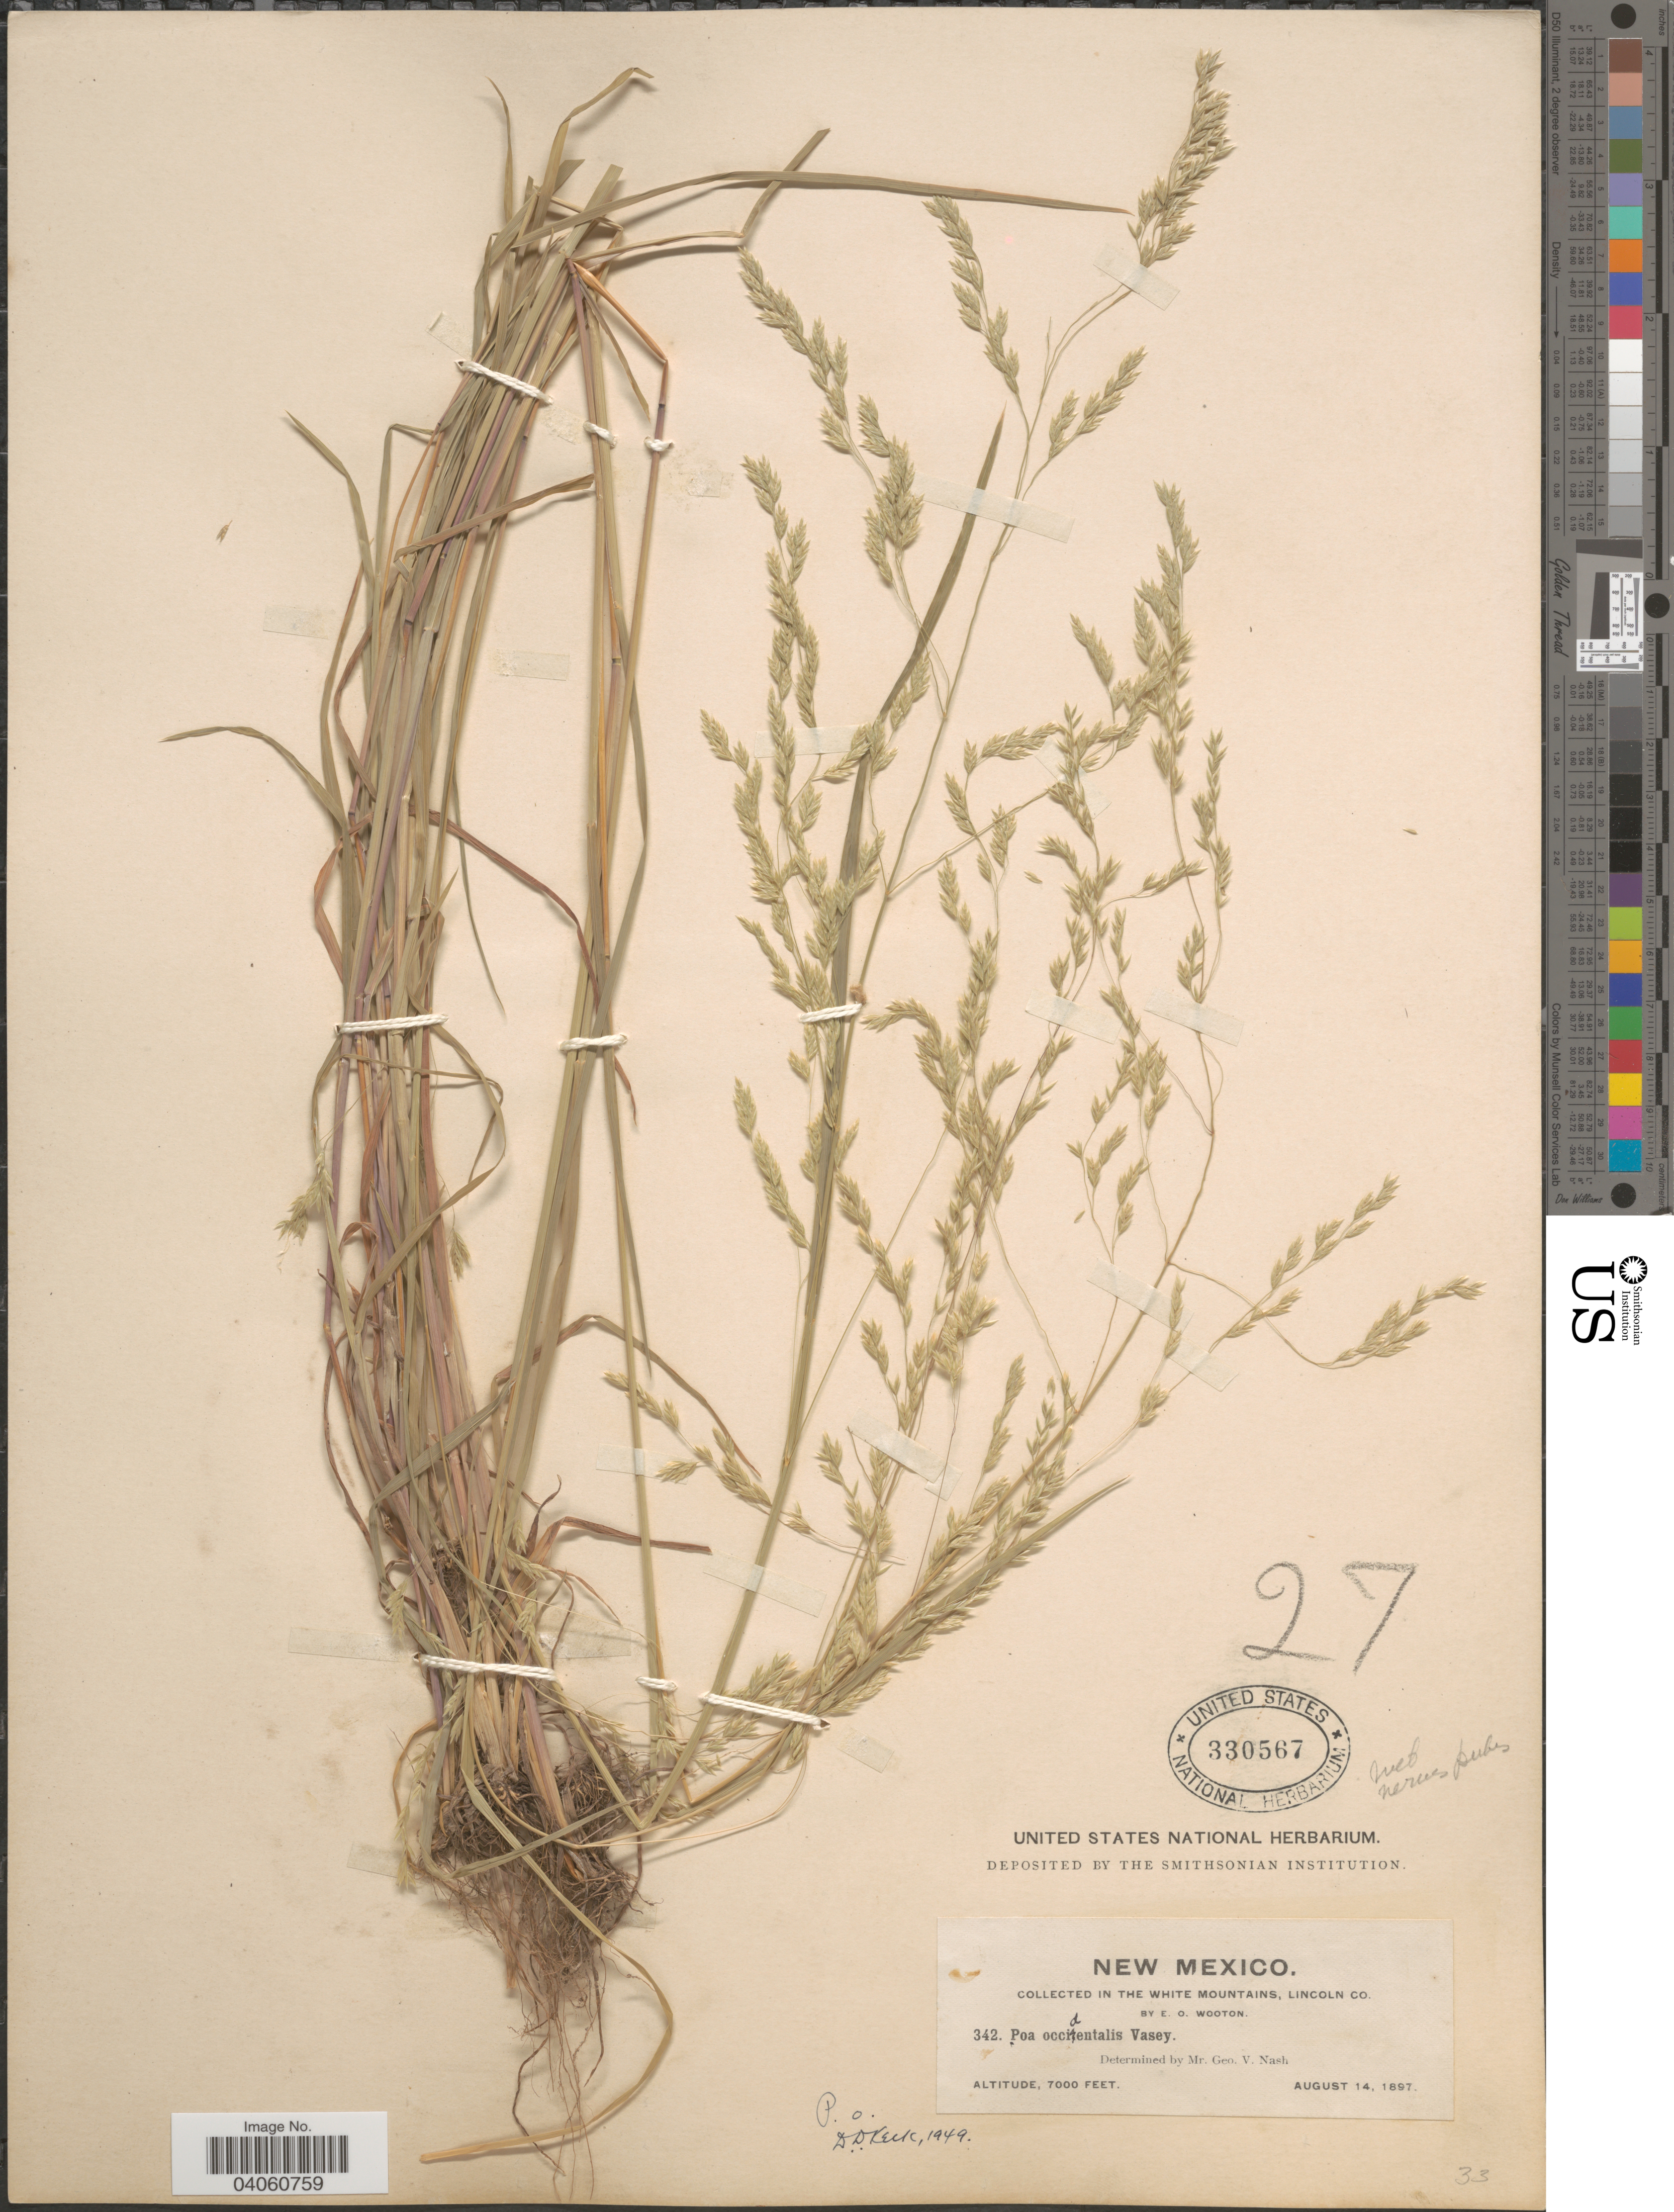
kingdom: Plantae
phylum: Tracheophyta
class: Liliopsida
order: Poales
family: Poaceae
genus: Poa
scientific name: Poa occidentalis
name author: (Vasey) Vasey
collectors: E. O. Wooton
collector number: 342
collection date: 1897-08-14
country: United States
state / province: New Mexico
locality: In the White Mountains, Lincoln Co.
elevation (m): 2134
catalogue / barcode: US 330567